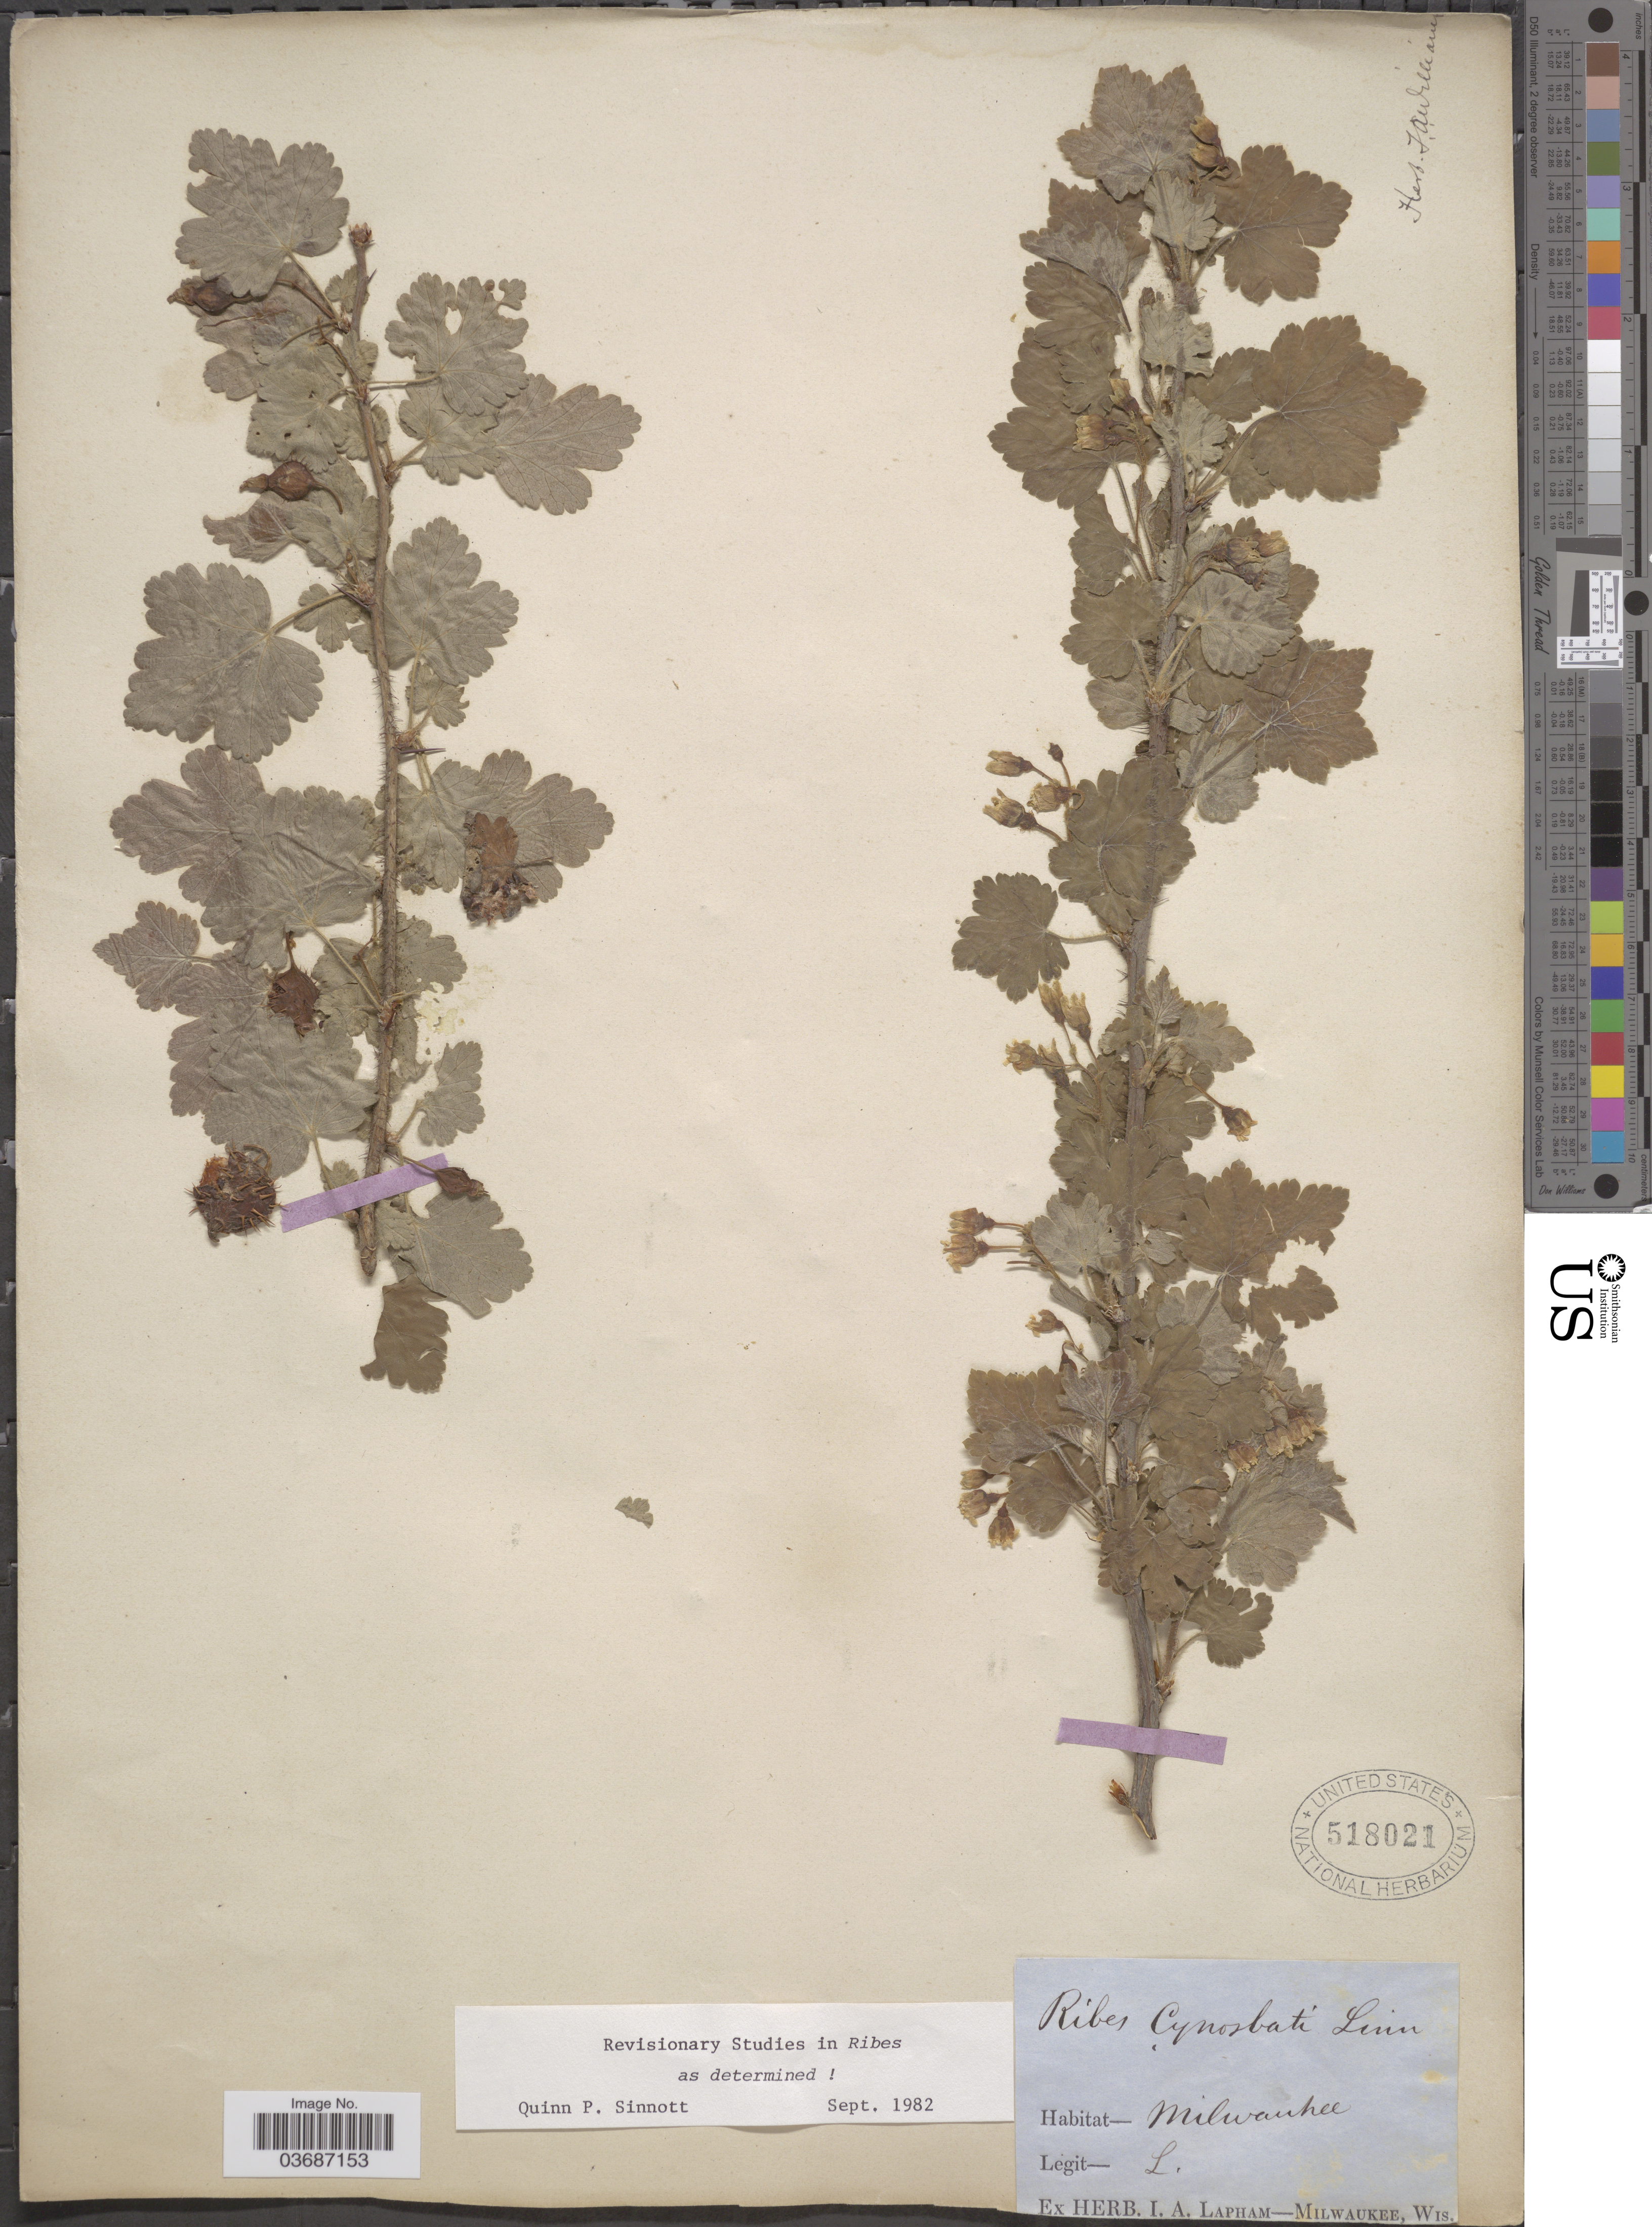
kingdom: Plantae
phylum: Tracheophyta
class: Magnoliopsida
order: Saxifragales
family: Grossulariaceae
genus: Ribes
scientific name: Ribes cynosbati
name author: L.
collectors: I. Lapham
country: United States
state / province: Wisconsin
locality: Milwaukee.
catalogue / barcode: US 518021